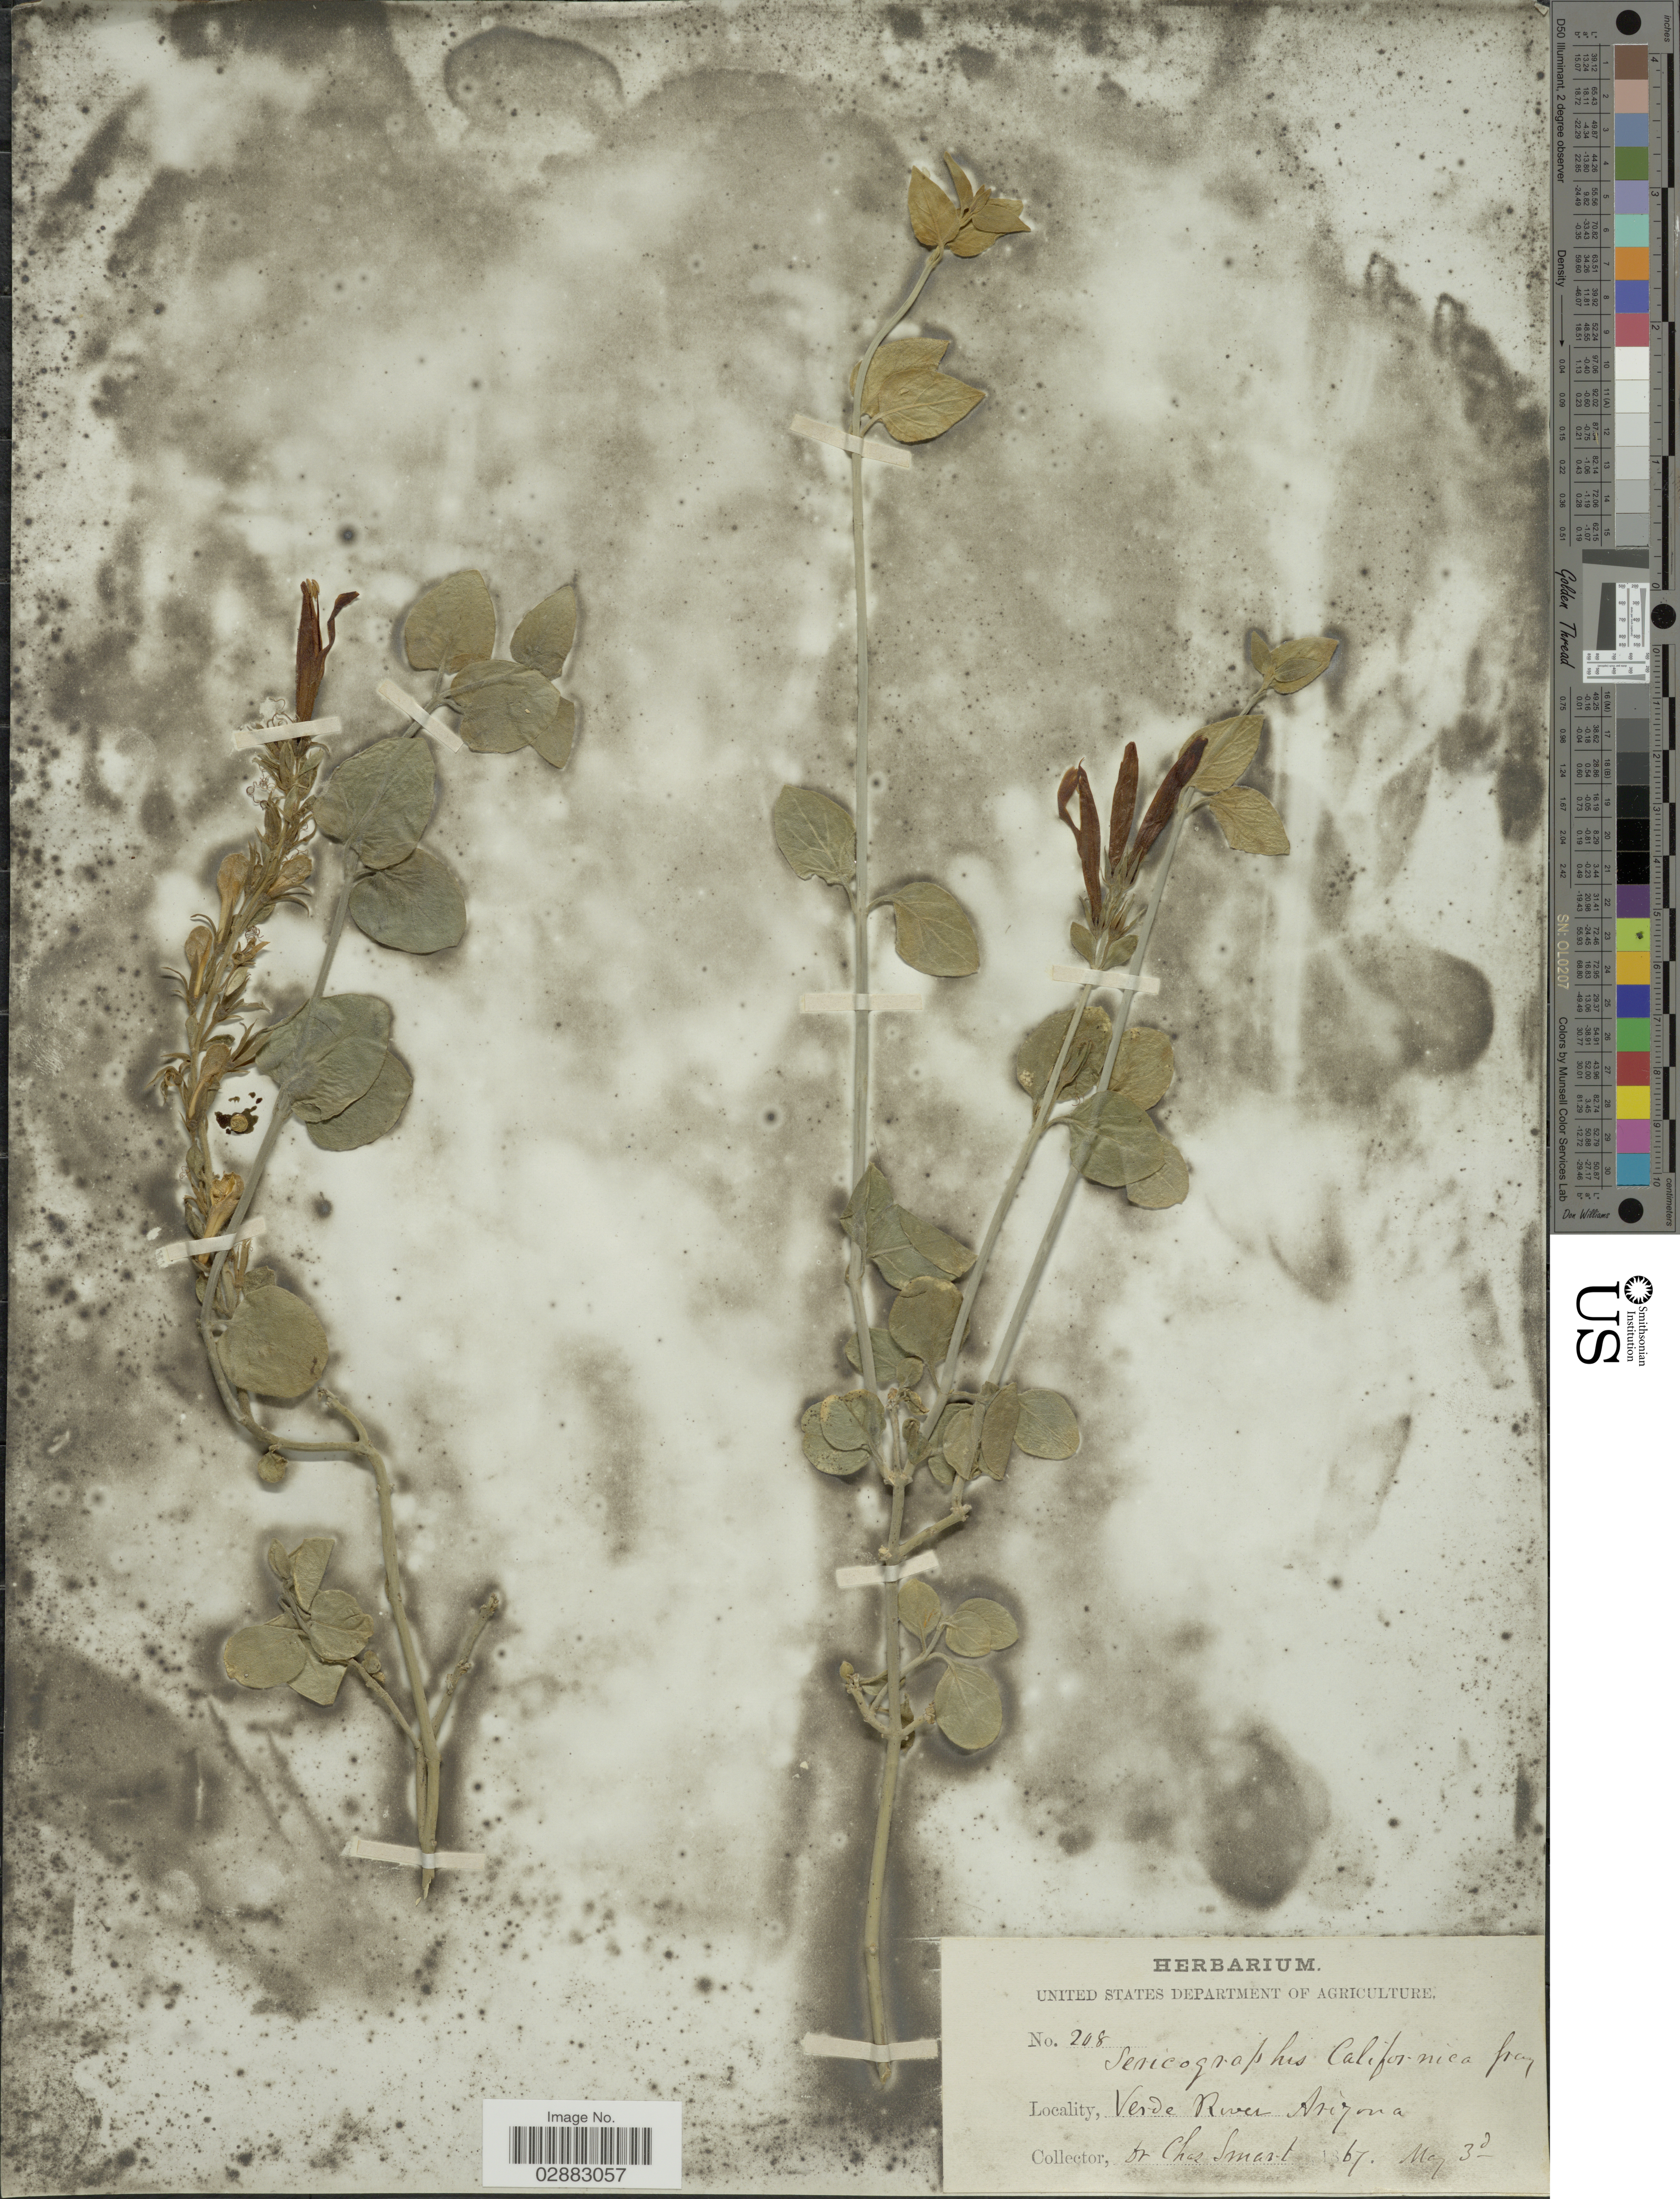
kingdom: Plantae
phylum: Tracheophyta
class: Magnoliopsida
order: Lamiales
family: Acanthaceae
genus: Beloperone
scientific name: Beloperone californica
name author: Benth.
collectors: C. Smart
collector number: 208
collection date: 1867-05-03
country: United States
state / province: Arizona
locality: Verde River.